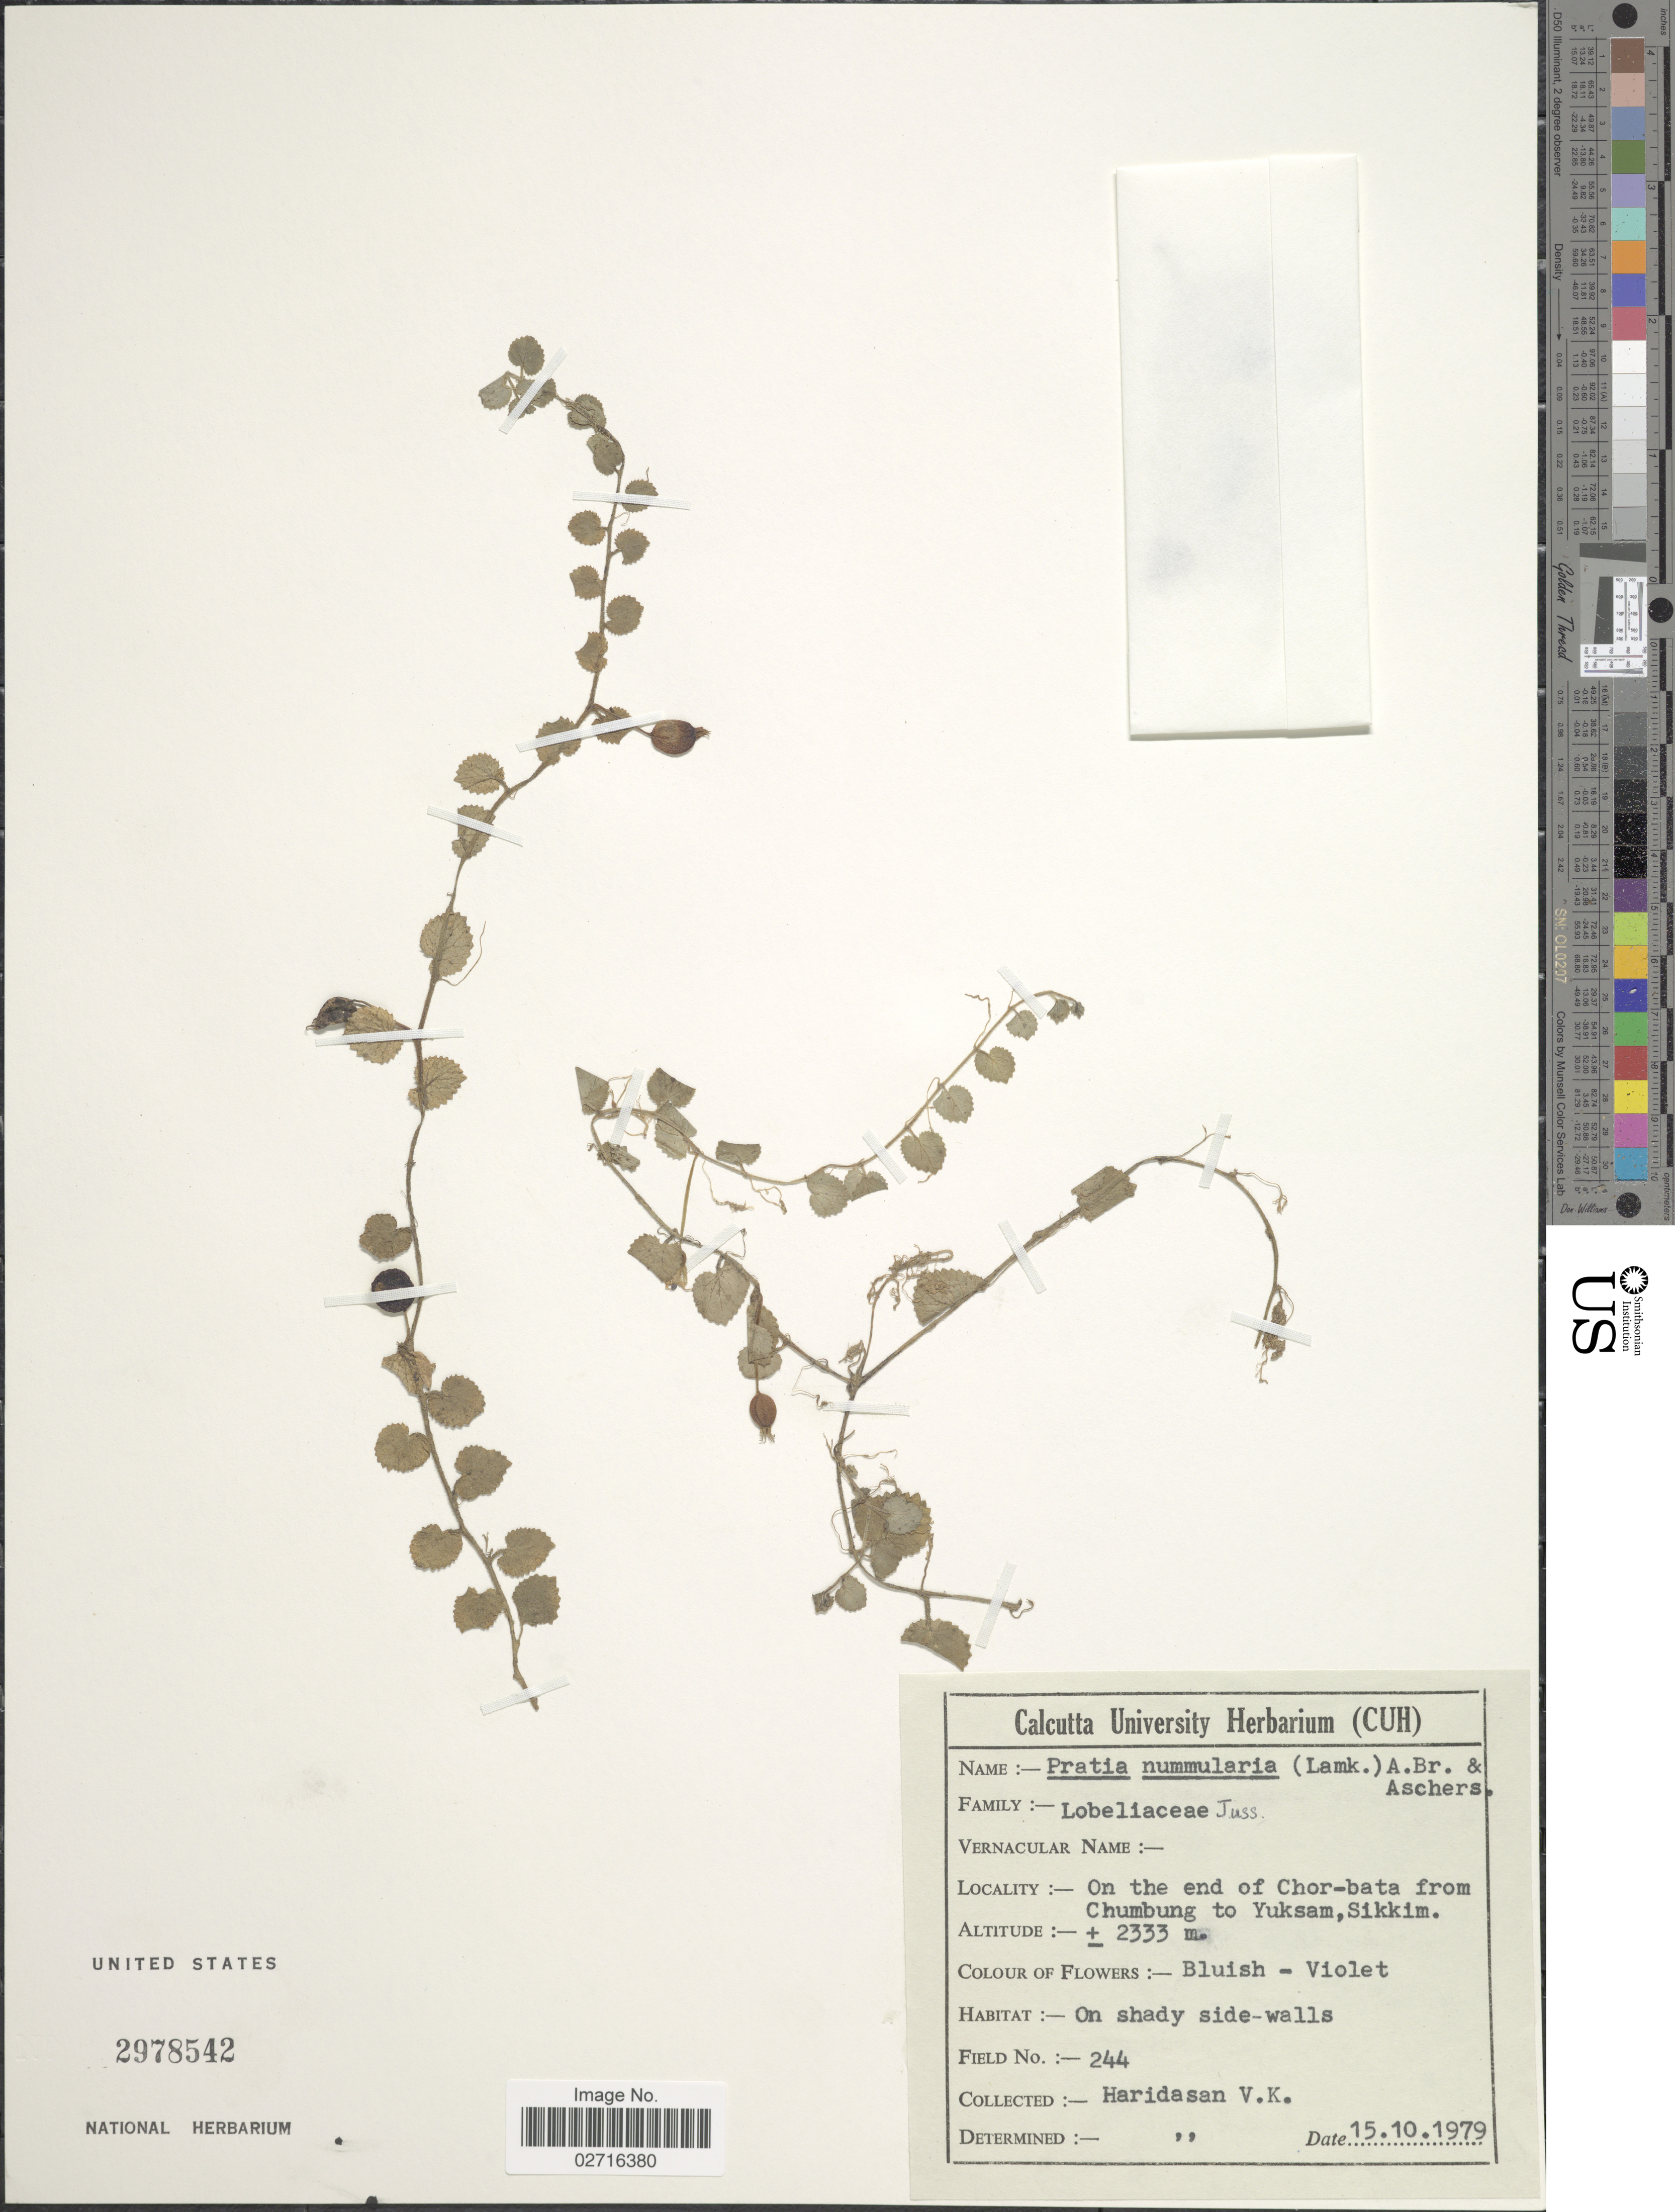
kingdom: Plantae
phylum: Tracheophyta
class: Magnoliopsida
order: Asterales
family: Campanulaceae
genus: Pratia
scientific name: Pratia nummularia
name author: (Lam.) A. Braun & Asch.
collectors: V. Haridasan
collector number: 244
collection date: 1979-10-15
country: India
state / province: Sikkim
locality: On the end of Chor-bata from Chumbung to Yuksam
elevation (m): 2333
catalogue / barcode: US 2978542